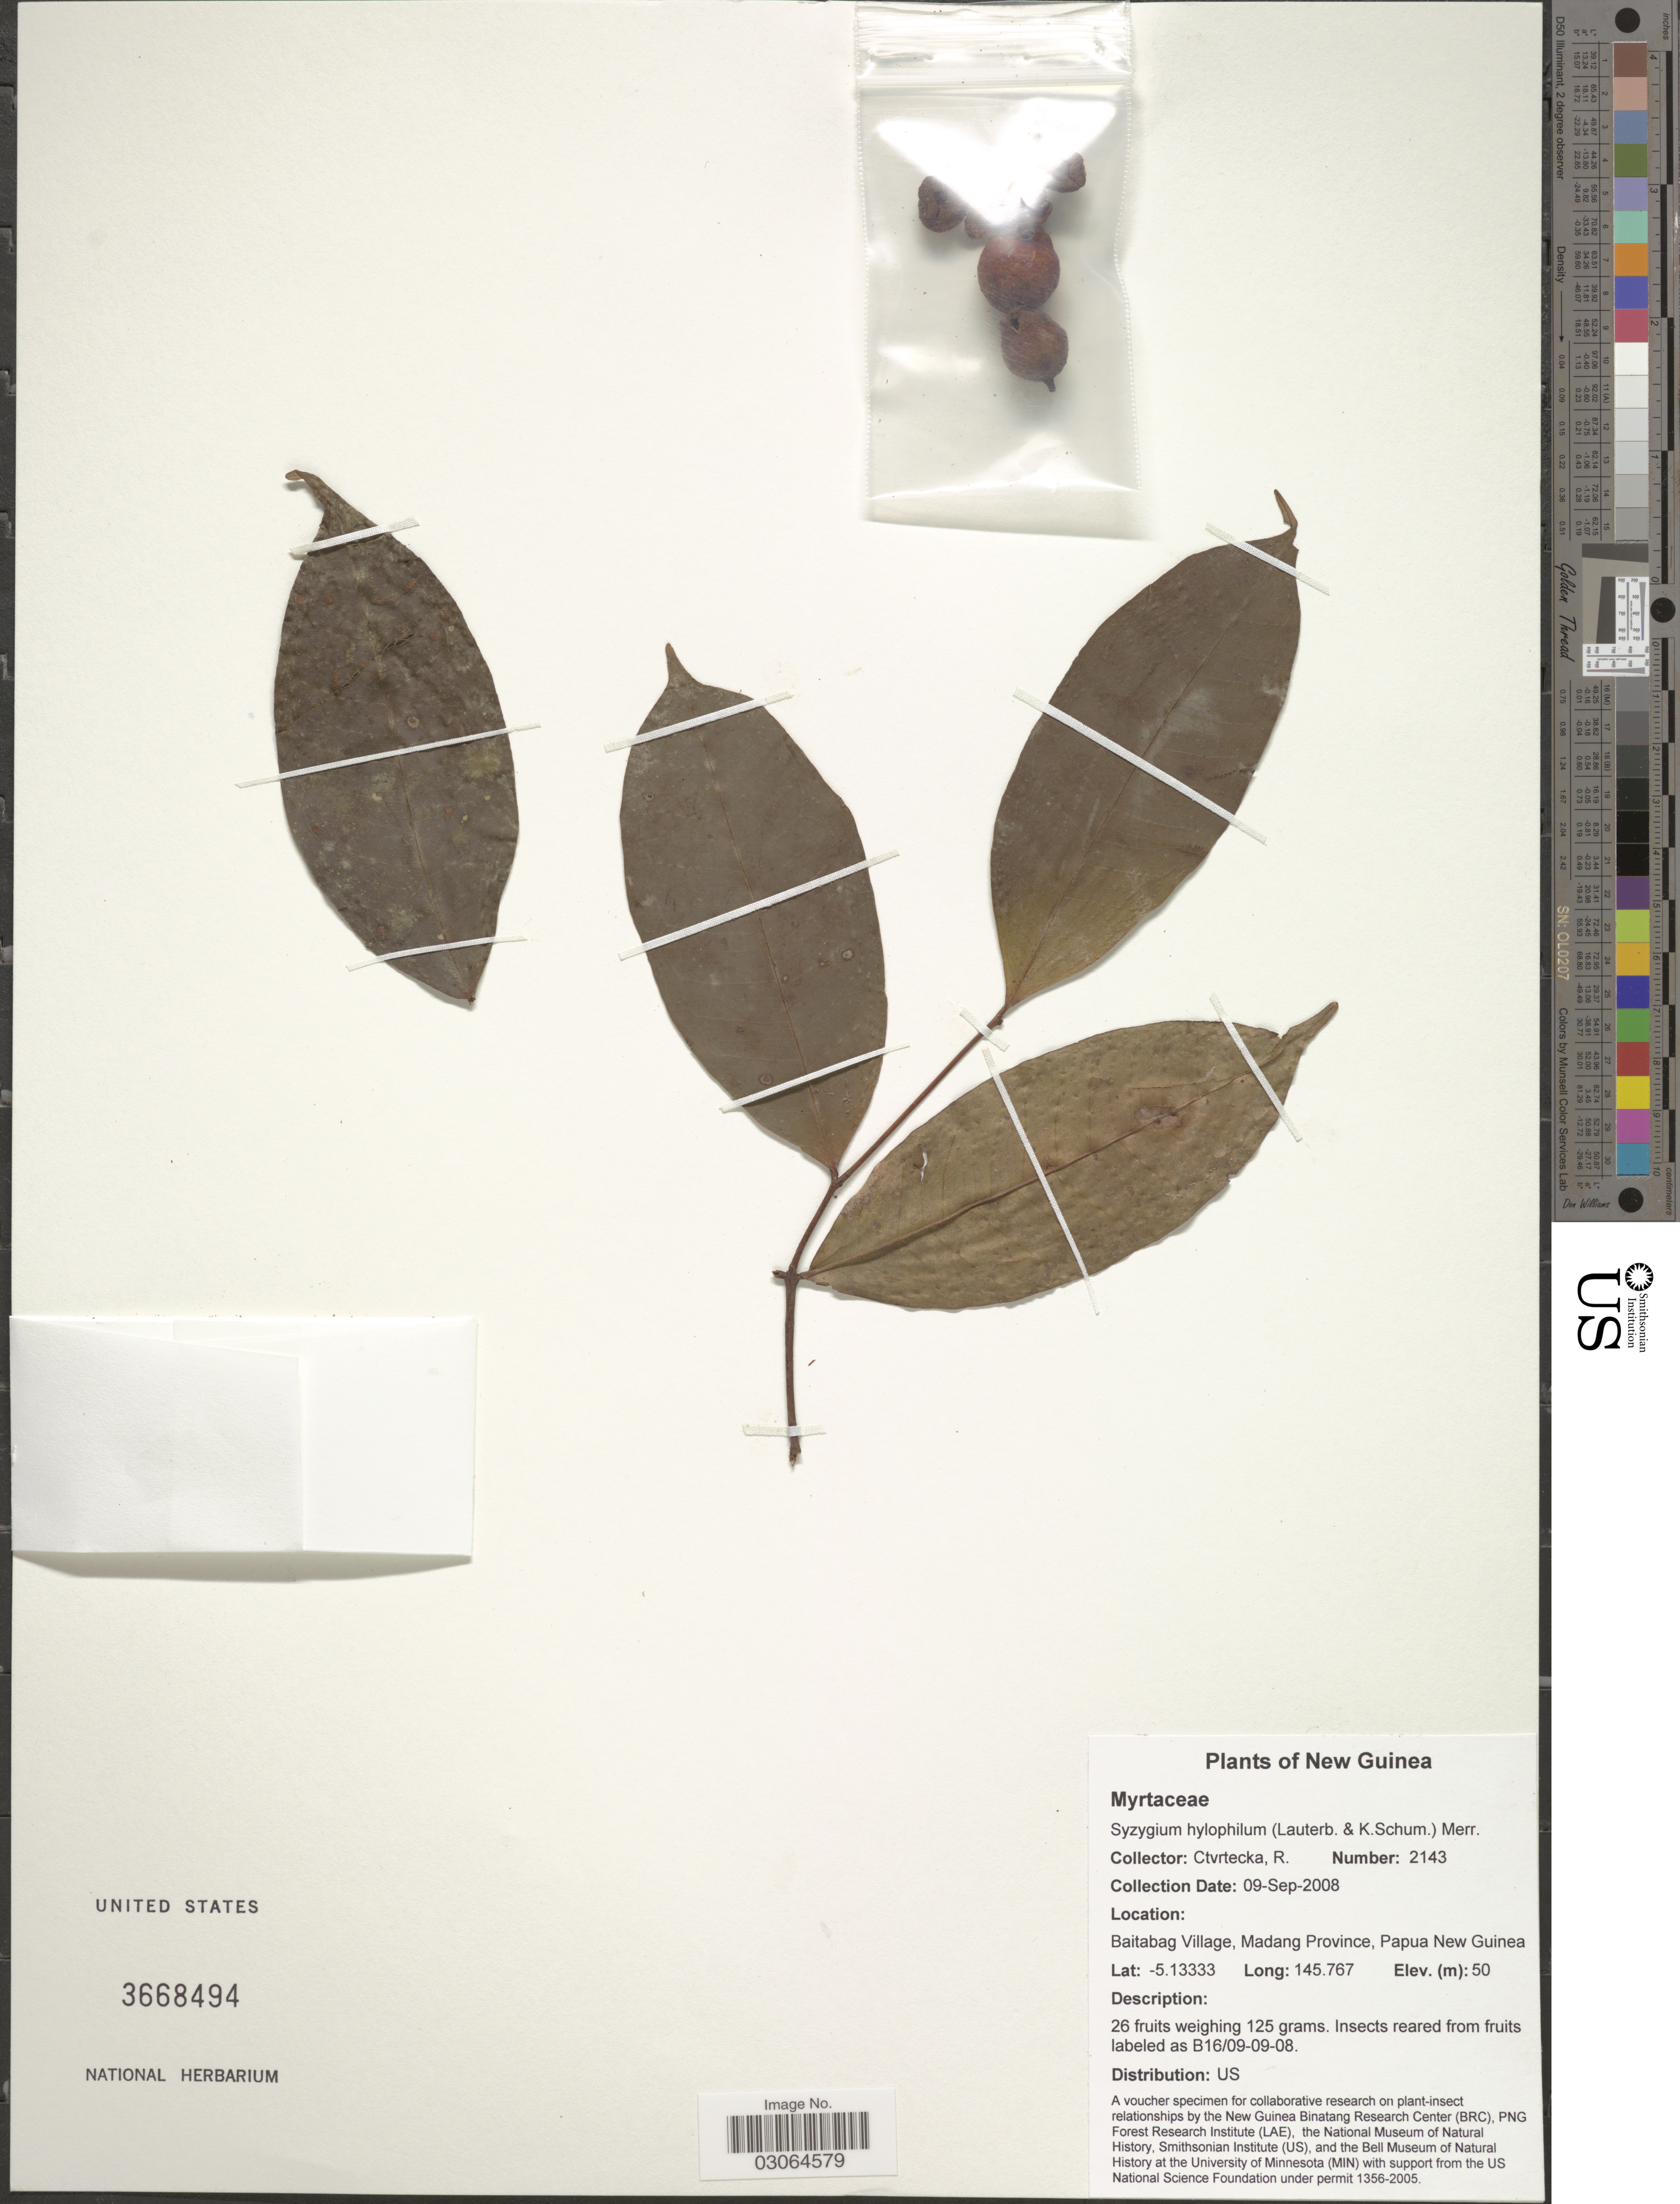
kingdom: Plantae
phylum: Tracheophyta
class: Magnoliopsida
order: Myrtales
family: Myrtaceae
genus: Syzygium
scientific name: Syzygium hylophilum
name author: (Lauterb. & K. Schum.) Merr. & L.M. Perry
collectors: R. Ctvrtecka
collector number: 2143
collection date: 2008-09-09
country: Papua New Guinea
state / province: Madang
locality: New Guinea, Baitabag Village, Madang Province.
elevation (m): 50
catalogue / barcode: US 3668494